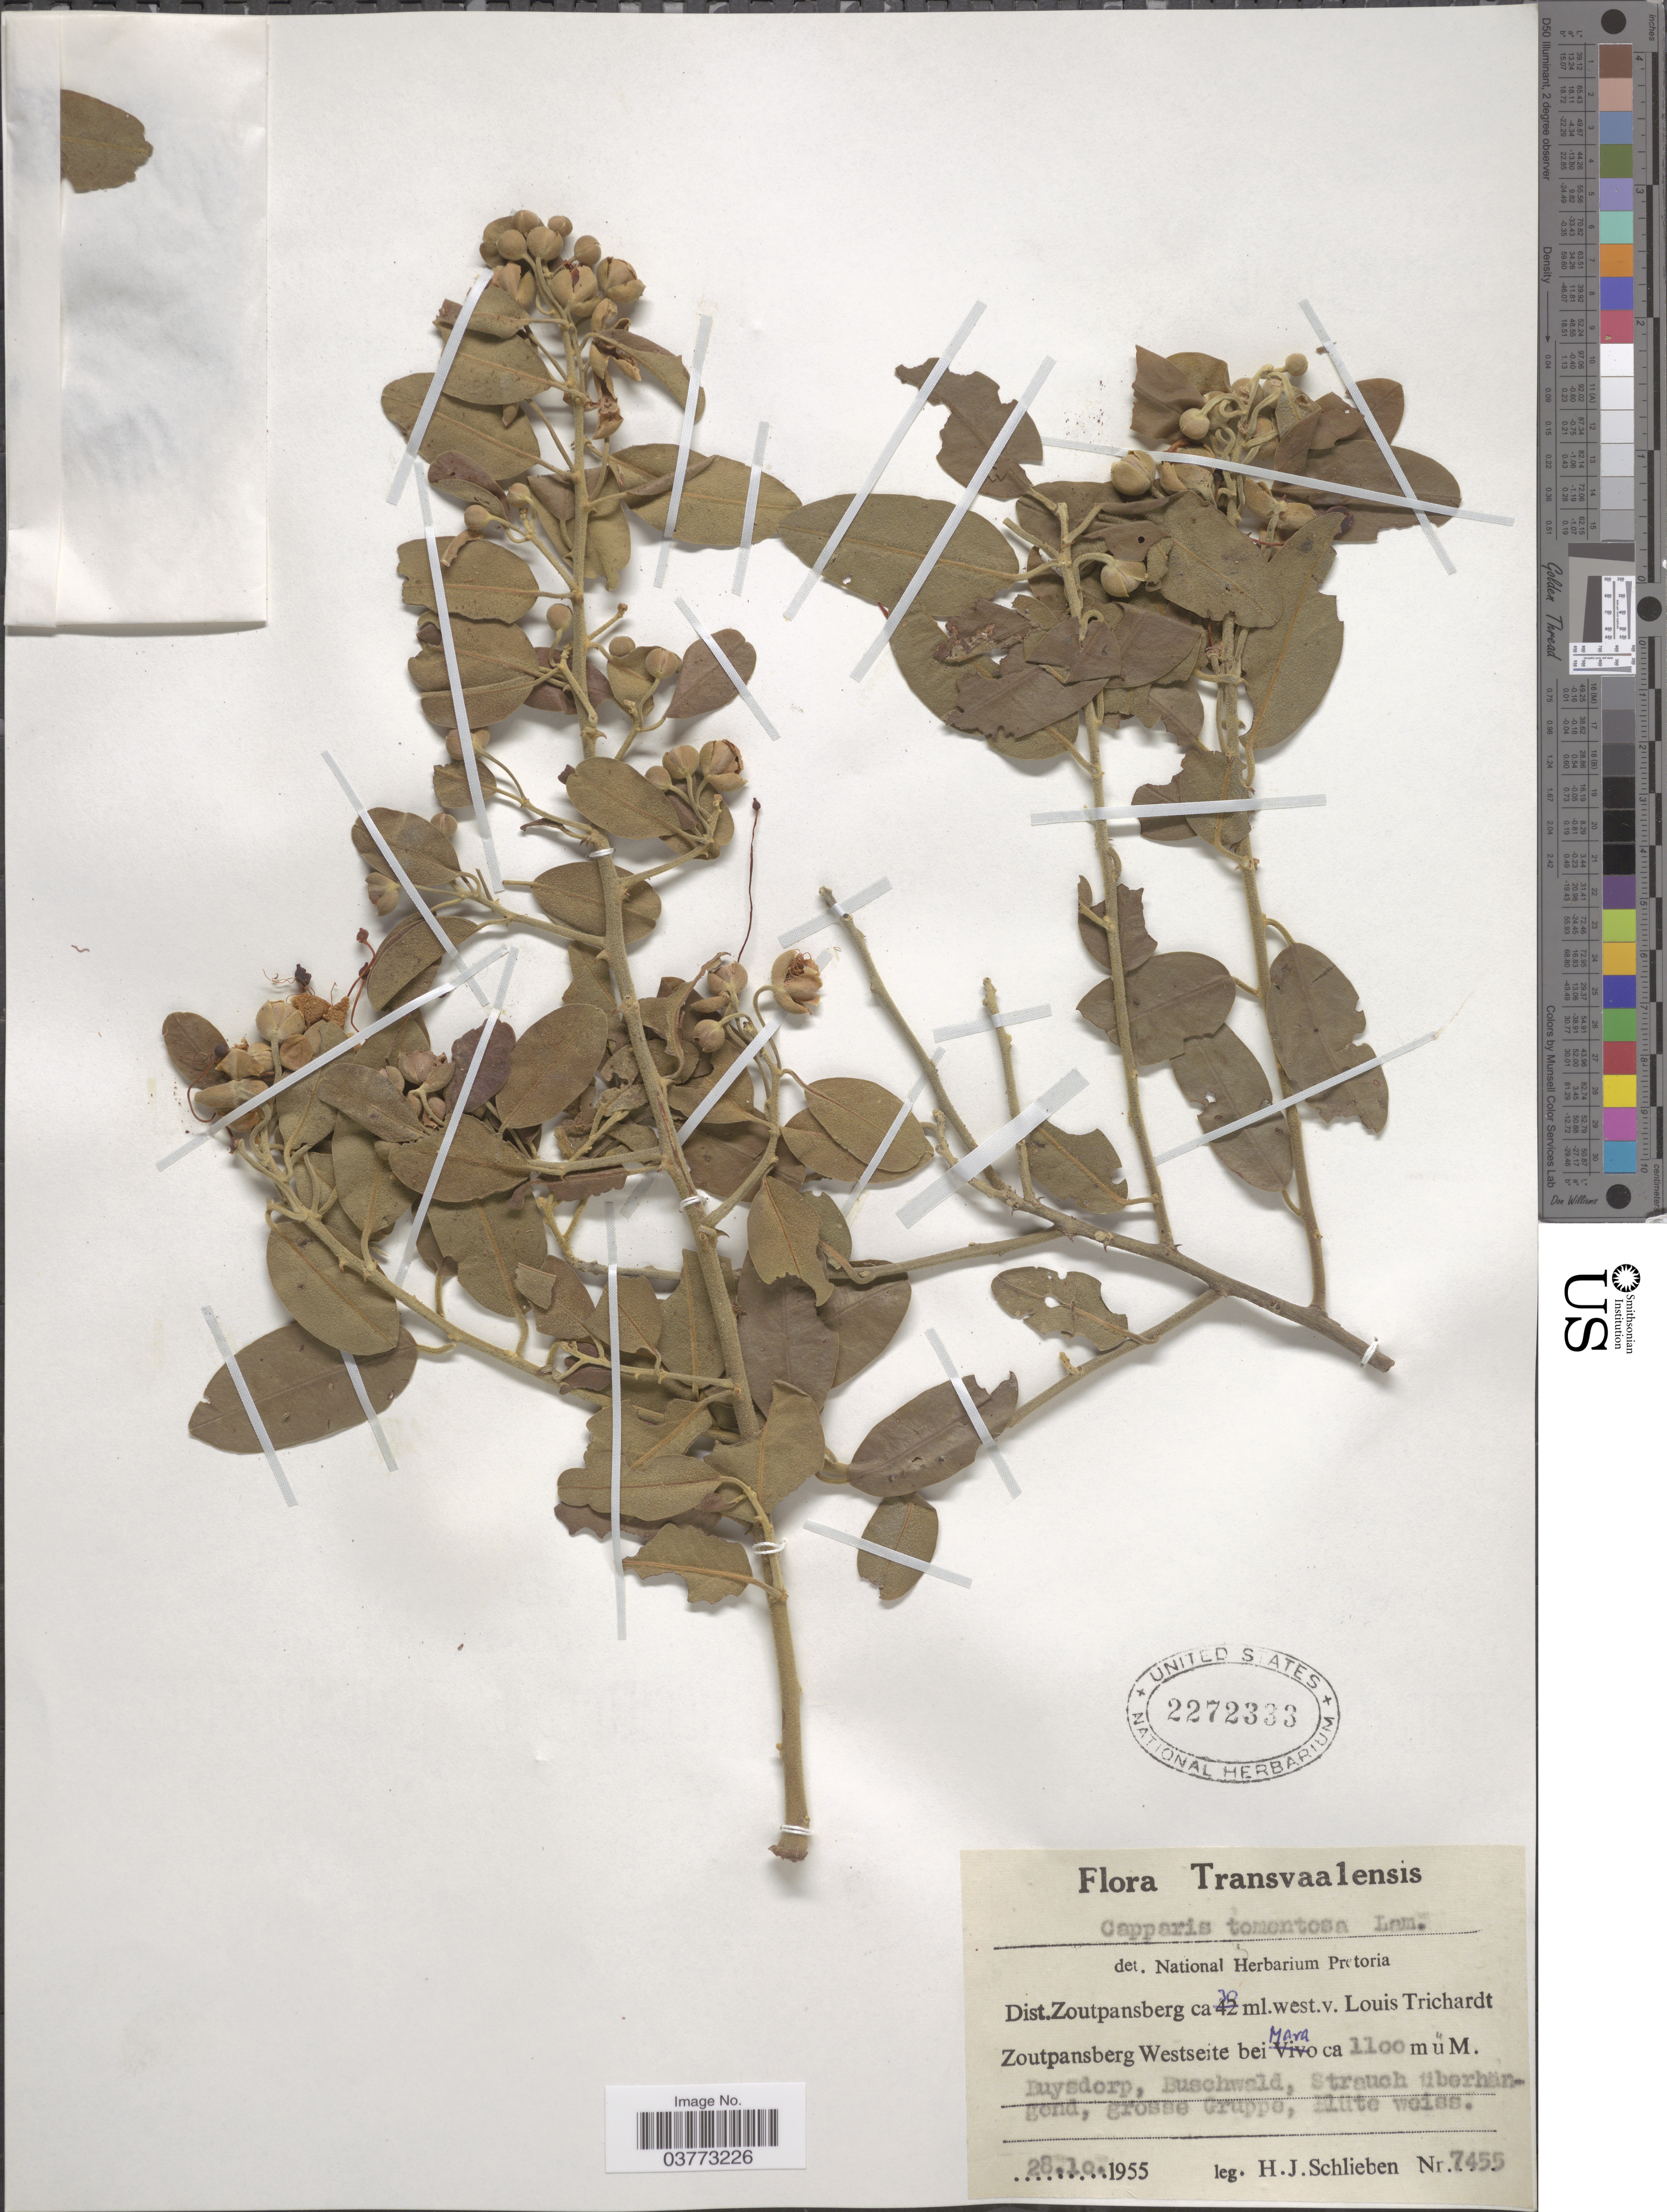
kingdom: Plantae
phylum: Tracheophyta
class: Magnoliopsida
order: Brassicales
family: Capparaceae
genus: Capparis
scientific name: Capparis tomentosa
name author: Lam.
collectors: H. J. Schlieben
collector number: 7455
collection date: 1955-10-28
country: South Africa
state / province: Limpopo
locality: Transvaalensis. Dist.Zoutpansberg ca30ml.west.v. Louis Trichardt. Zoutpansberg Westseite bei Mara.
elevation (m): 1100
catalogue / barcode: US 2272333